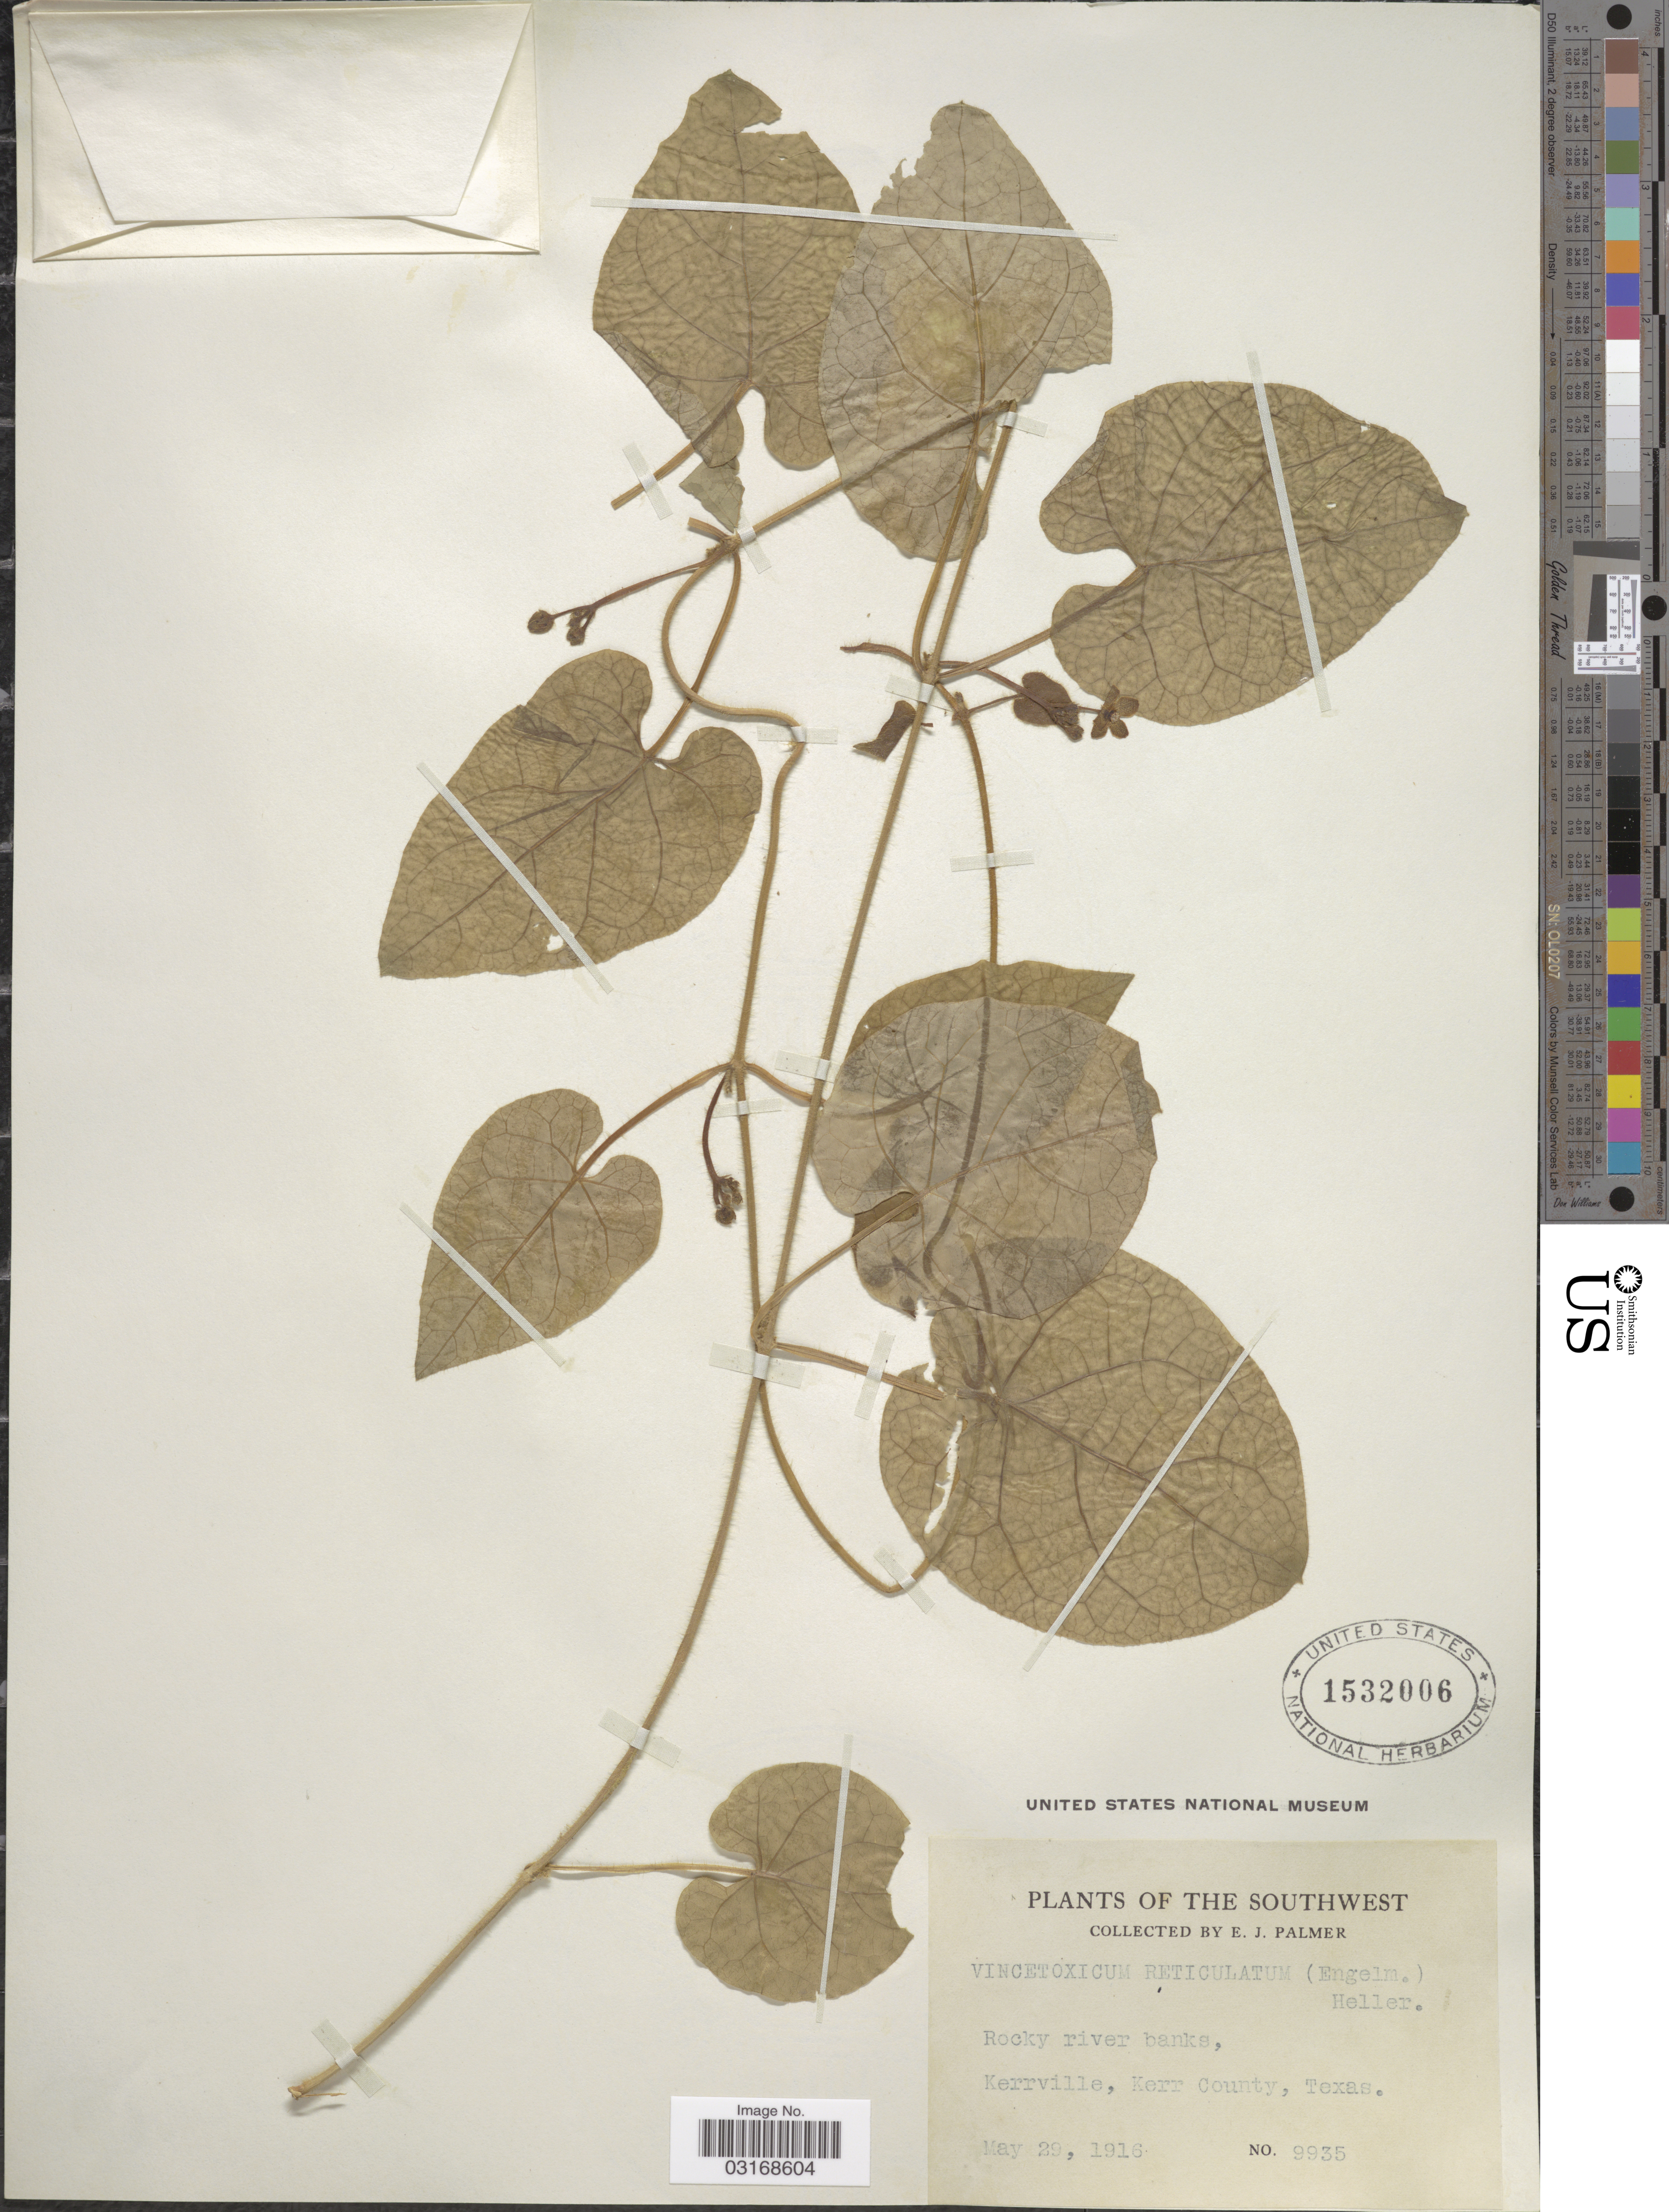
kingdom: Plantae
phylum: Tracheophyta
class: Magnoliopsida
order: Gentianales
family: Apocynaceae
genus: Matelea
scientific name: Matelea reticulata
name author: (Engelm. ex A. Gray) Woodson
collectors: E. J. Palmer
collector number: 9935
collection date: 1916-05-29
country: United States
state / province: Texas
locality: The Southwest. Rocky river banks, Kerrville, Kerr County.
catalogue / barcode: US 1532006